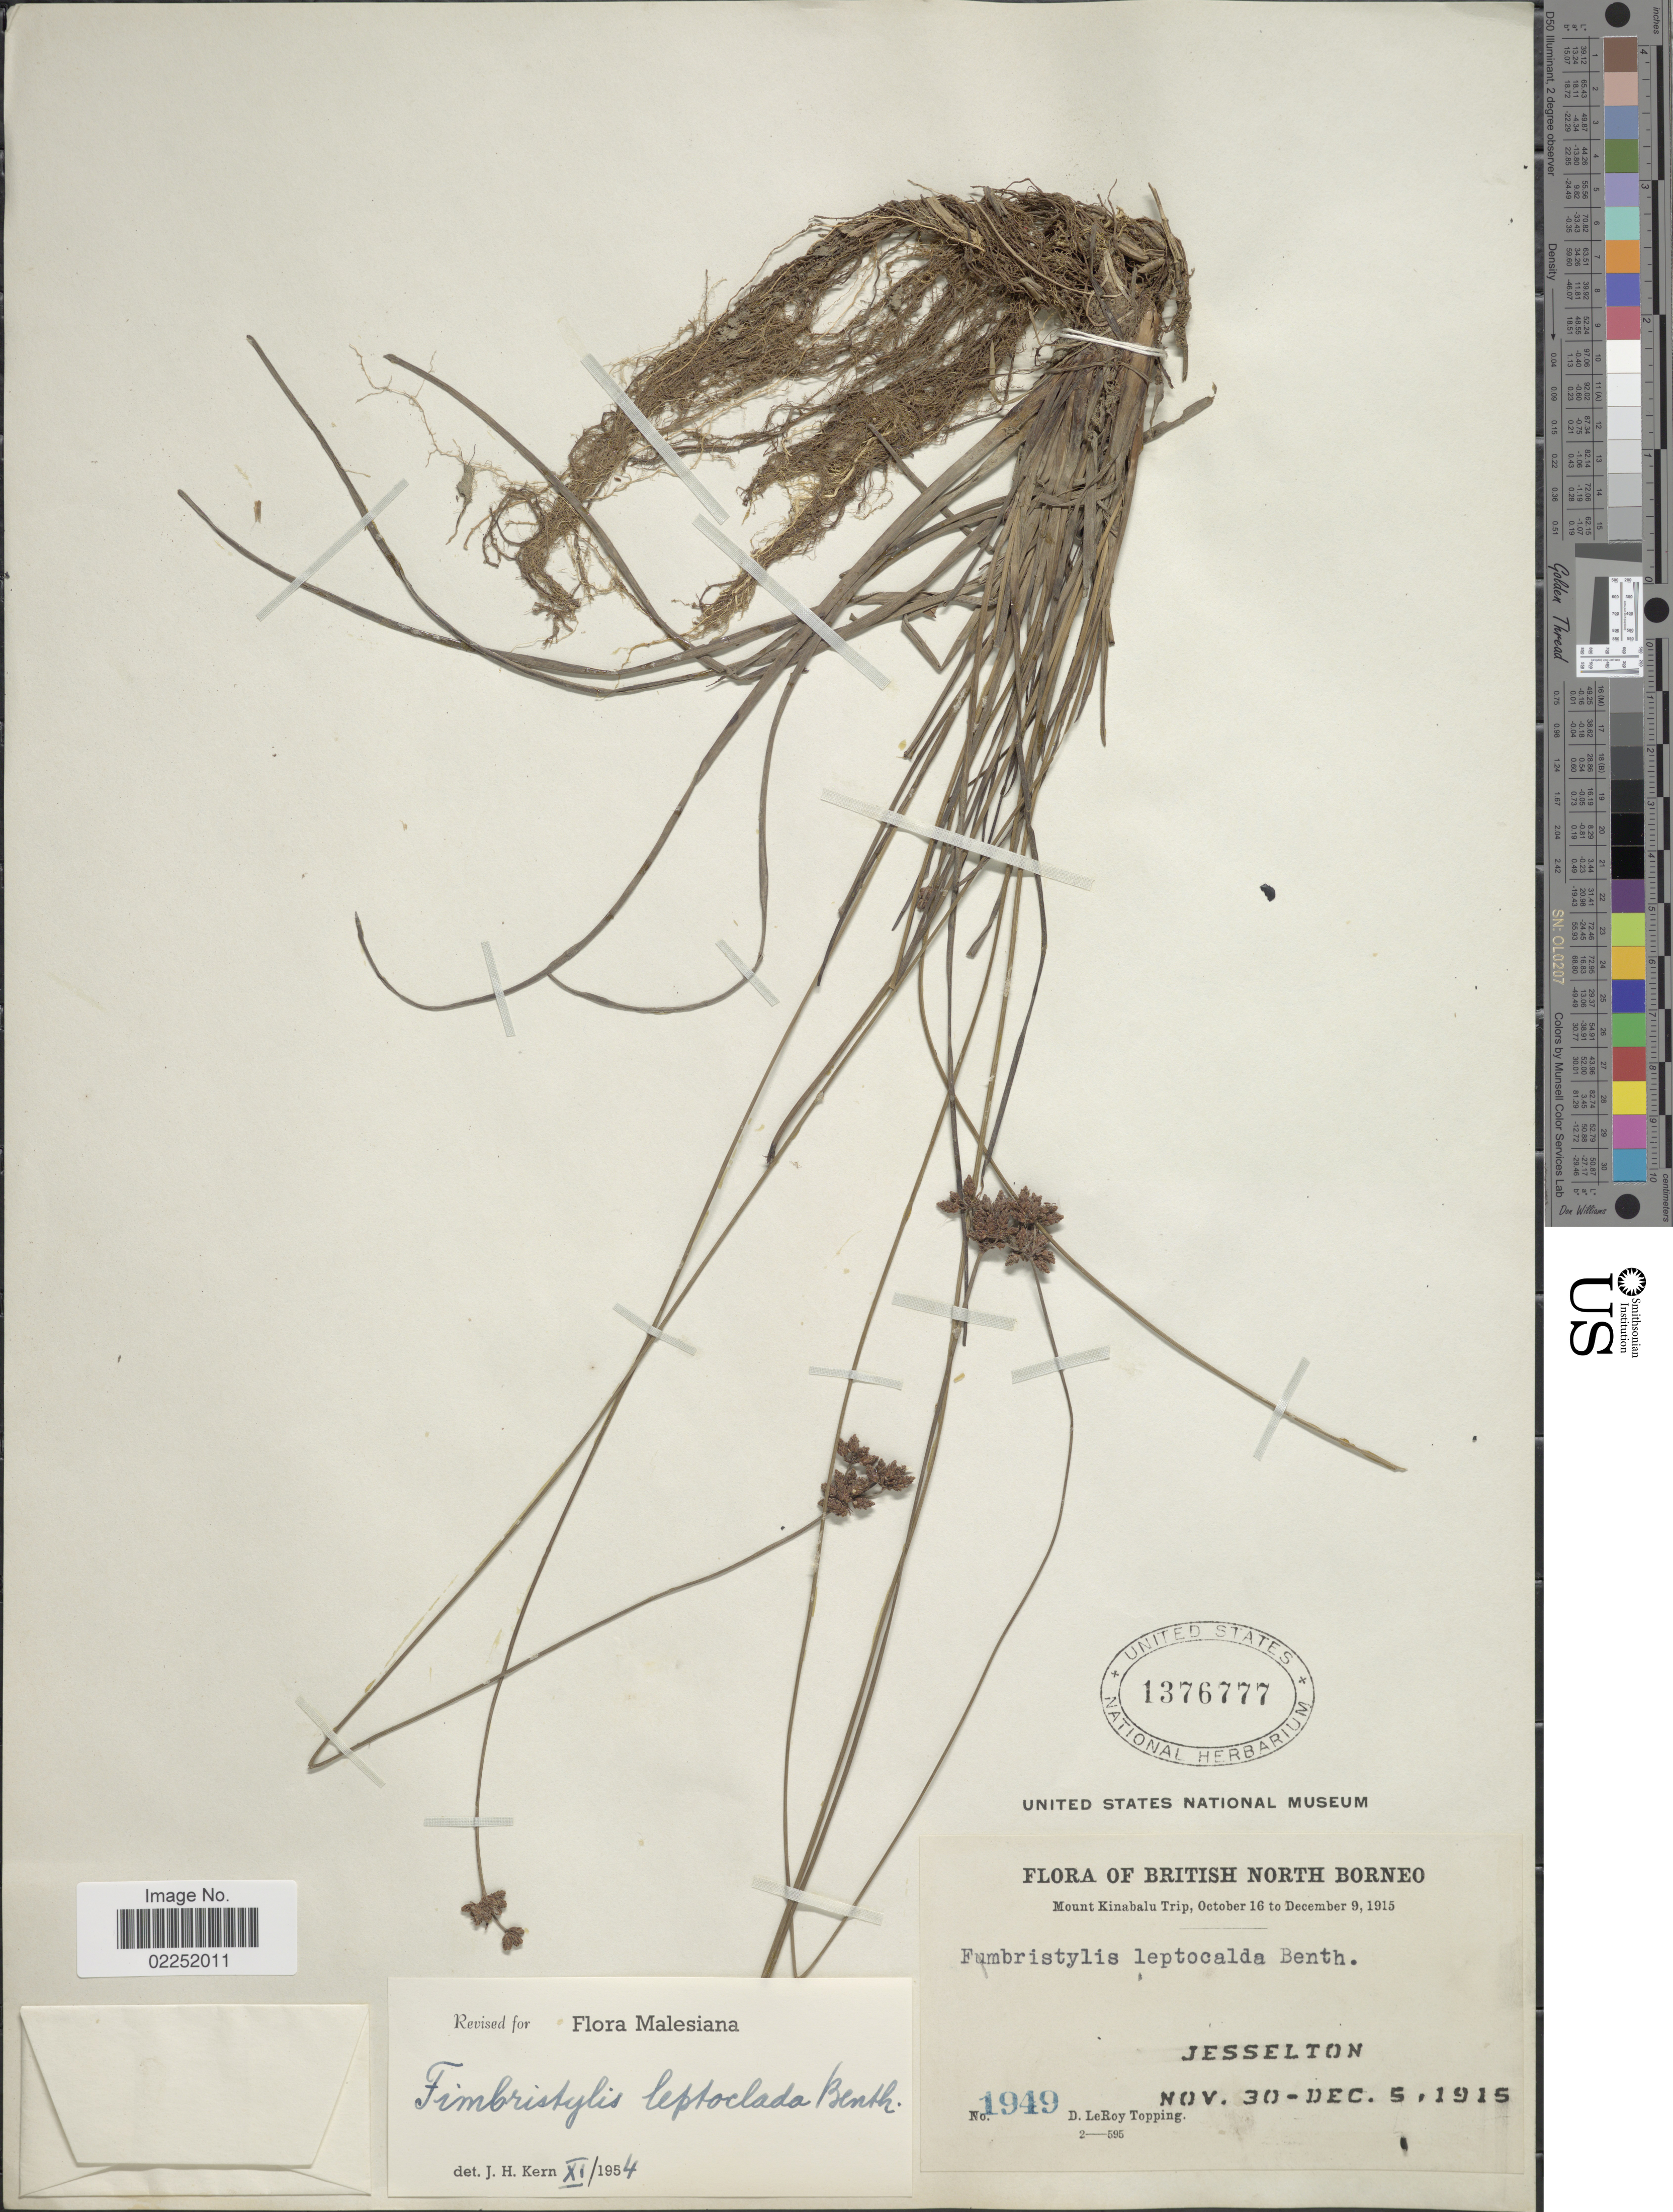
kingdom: Plantae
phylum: Tracheophyta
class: Liliopsida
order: Poales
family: Cyperaceae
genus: Fimbristylis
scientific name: Fimbristylis leptoclada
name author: Benth.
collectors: D. L. Topping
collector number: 1949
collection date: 1915-11-30/1915-12-05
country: Malaysia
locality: British North Borneo, Mount Kinabalu Trip, Jesselton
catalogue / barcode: US 1376777